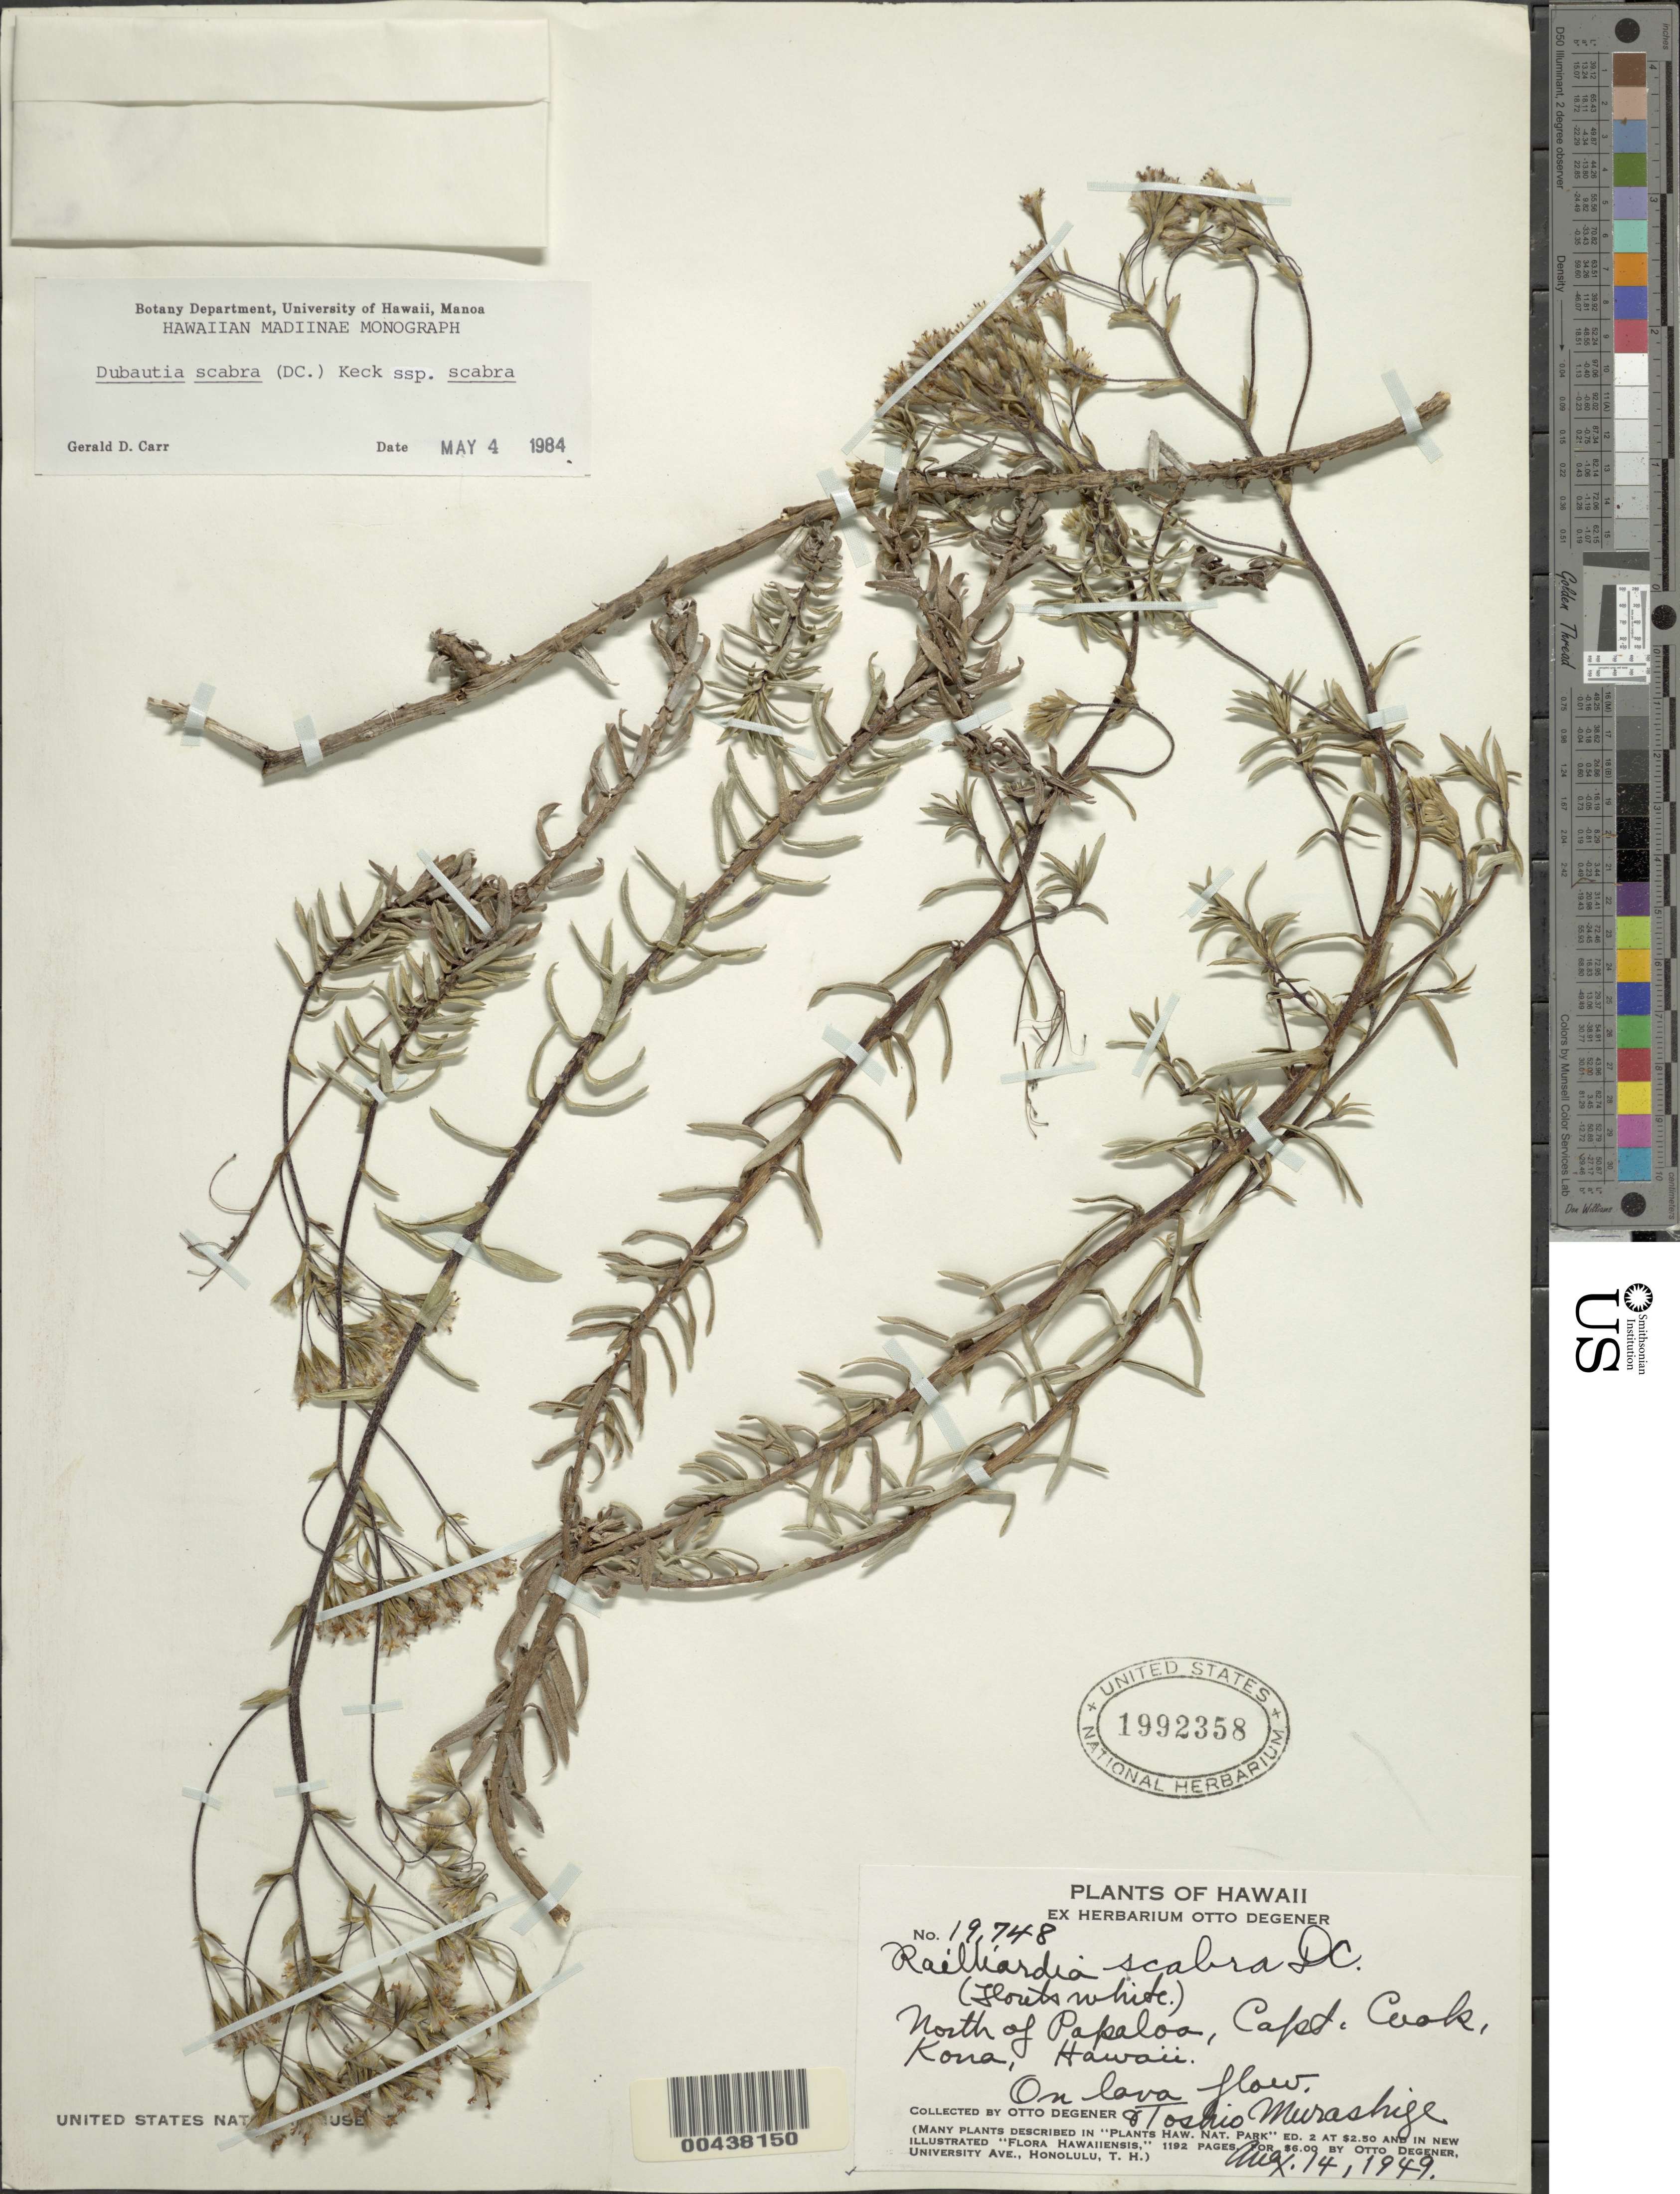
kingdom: Plantae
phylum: Tracheophyta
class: Magnoliopsida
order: Asterales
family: Asteraceae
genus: Dubautia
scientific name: Dubautia scabra subsp. scabra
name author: (DC.) D.D. Keck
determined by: Carr, G. D.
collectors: O. Degener & T. Murashige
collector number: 19748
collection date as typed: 14 Aug 1949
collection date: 1949-08-14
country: United States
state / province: Hawaii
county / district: Hawaii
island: Hawaii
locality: N of Papaloa, Capt. Cook, Kona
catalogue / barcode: US 1992358